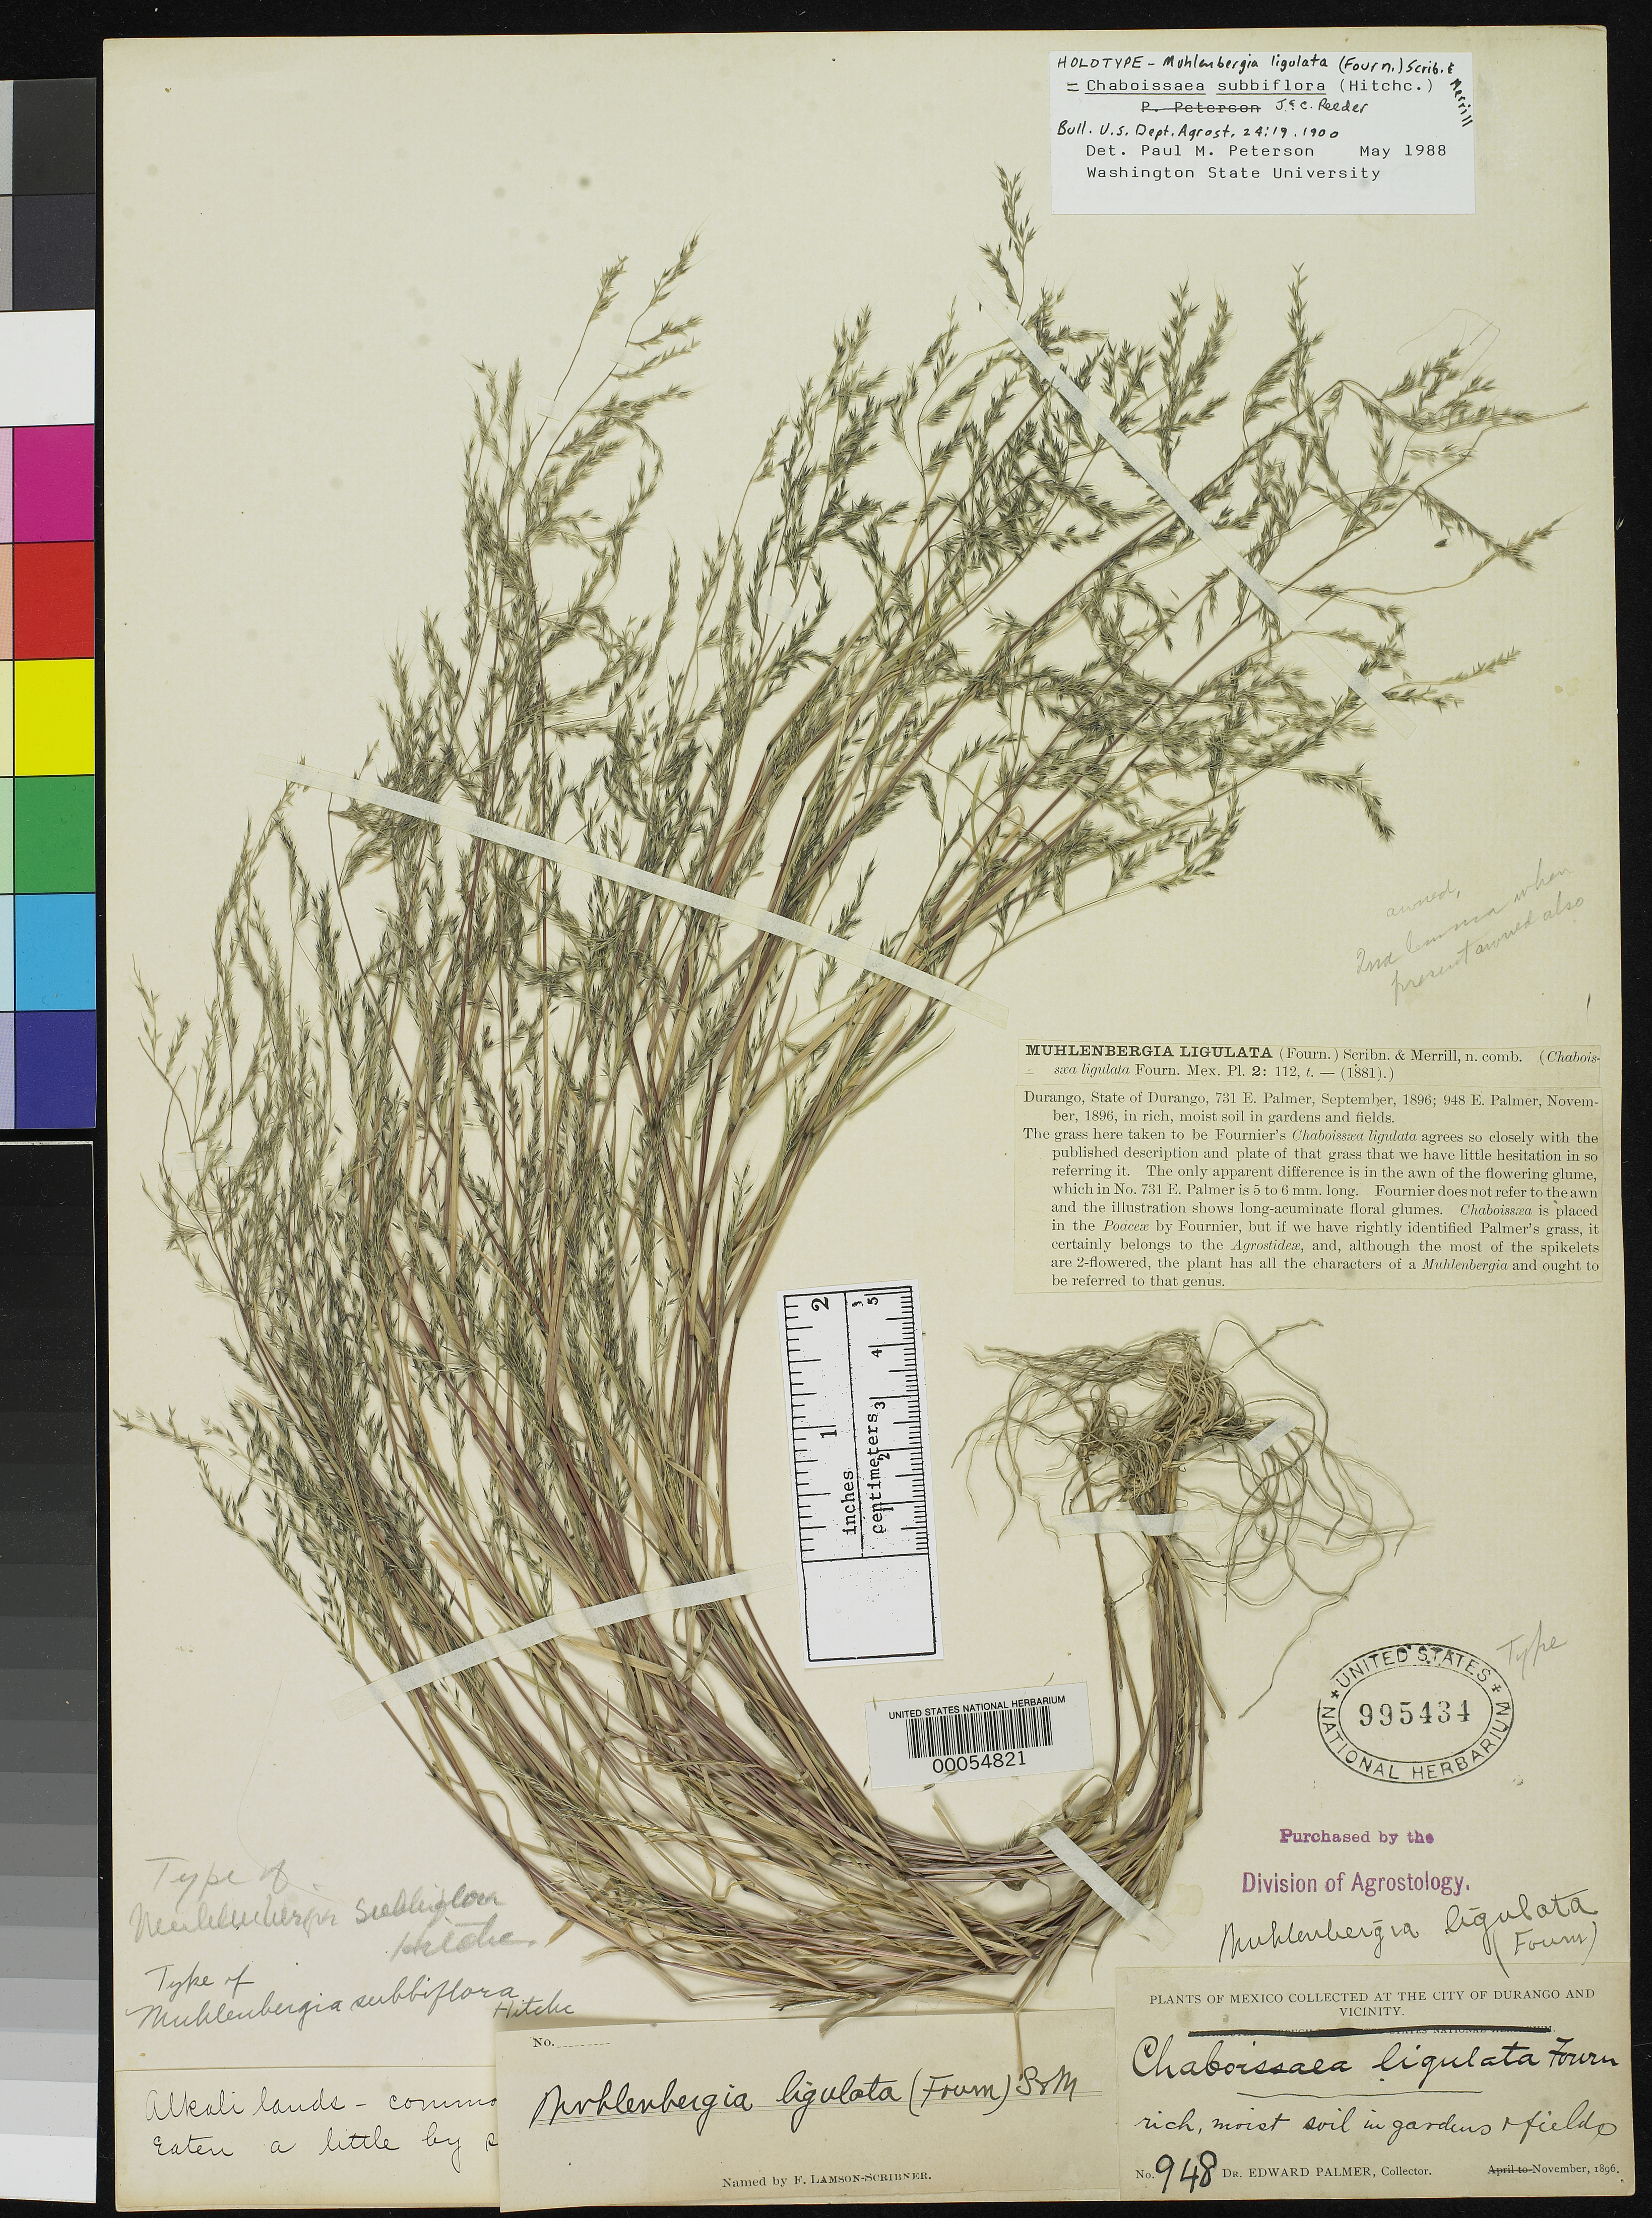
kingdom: Plantae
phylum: Tracheophyta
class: Liliopsida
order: Poales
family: Poaceae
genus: Muhlenbergia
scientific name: Muhlenbergia subbiflora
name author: Hitchc.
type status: Holotype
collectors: E. Palmer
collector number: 948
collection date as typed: Nov 1896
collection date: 1896-11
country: Mexico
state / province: Durango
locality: In a garden in city of Durango.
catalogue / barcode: US 995434